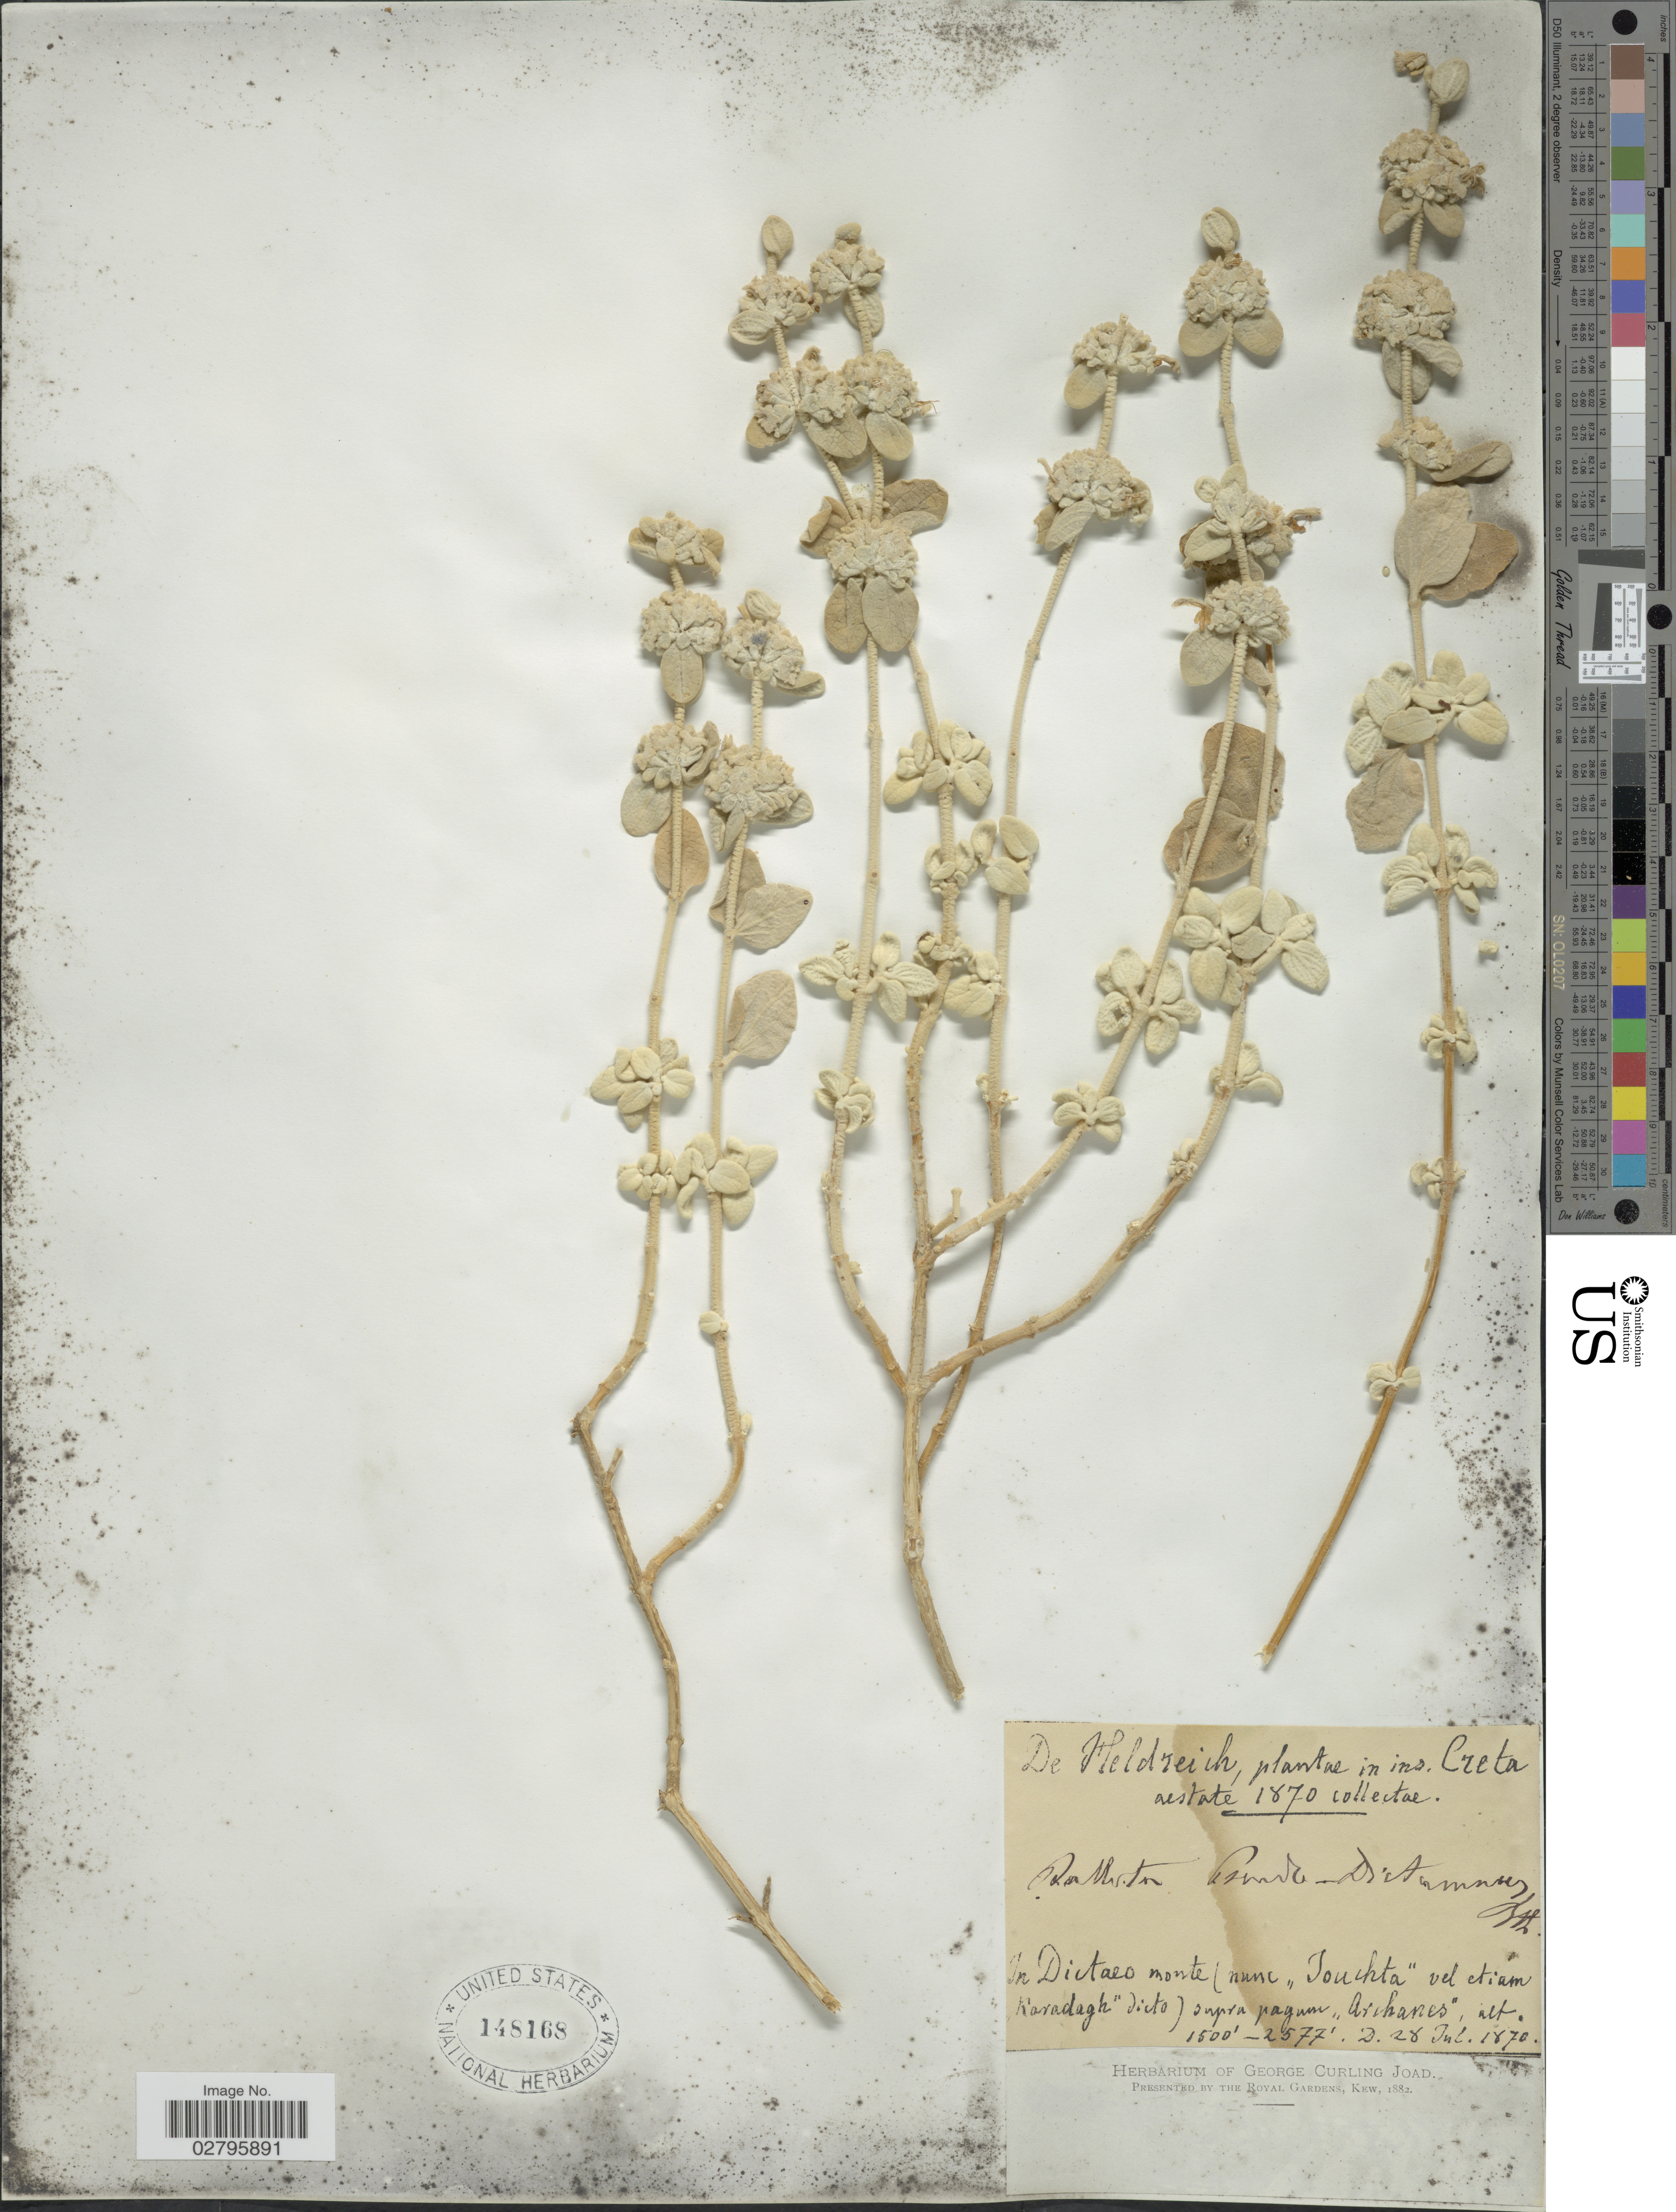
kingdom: Plantae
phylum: Tracheophyta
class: Magnoliopsida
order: Lamiales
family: Lamiaceae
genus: Ballota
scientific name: Ballota pseudodictamnus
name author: (L.) Benth.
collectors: -. De Heldreich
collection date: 1870-07-28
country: Greece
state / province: Crete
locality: In ins. Creta aestate. In Dictaeo monte (nunc "Touchta" vel etiam Karadagh" dicto) supra pagum ,,Archanes".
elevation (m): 457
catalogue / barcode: US 148168